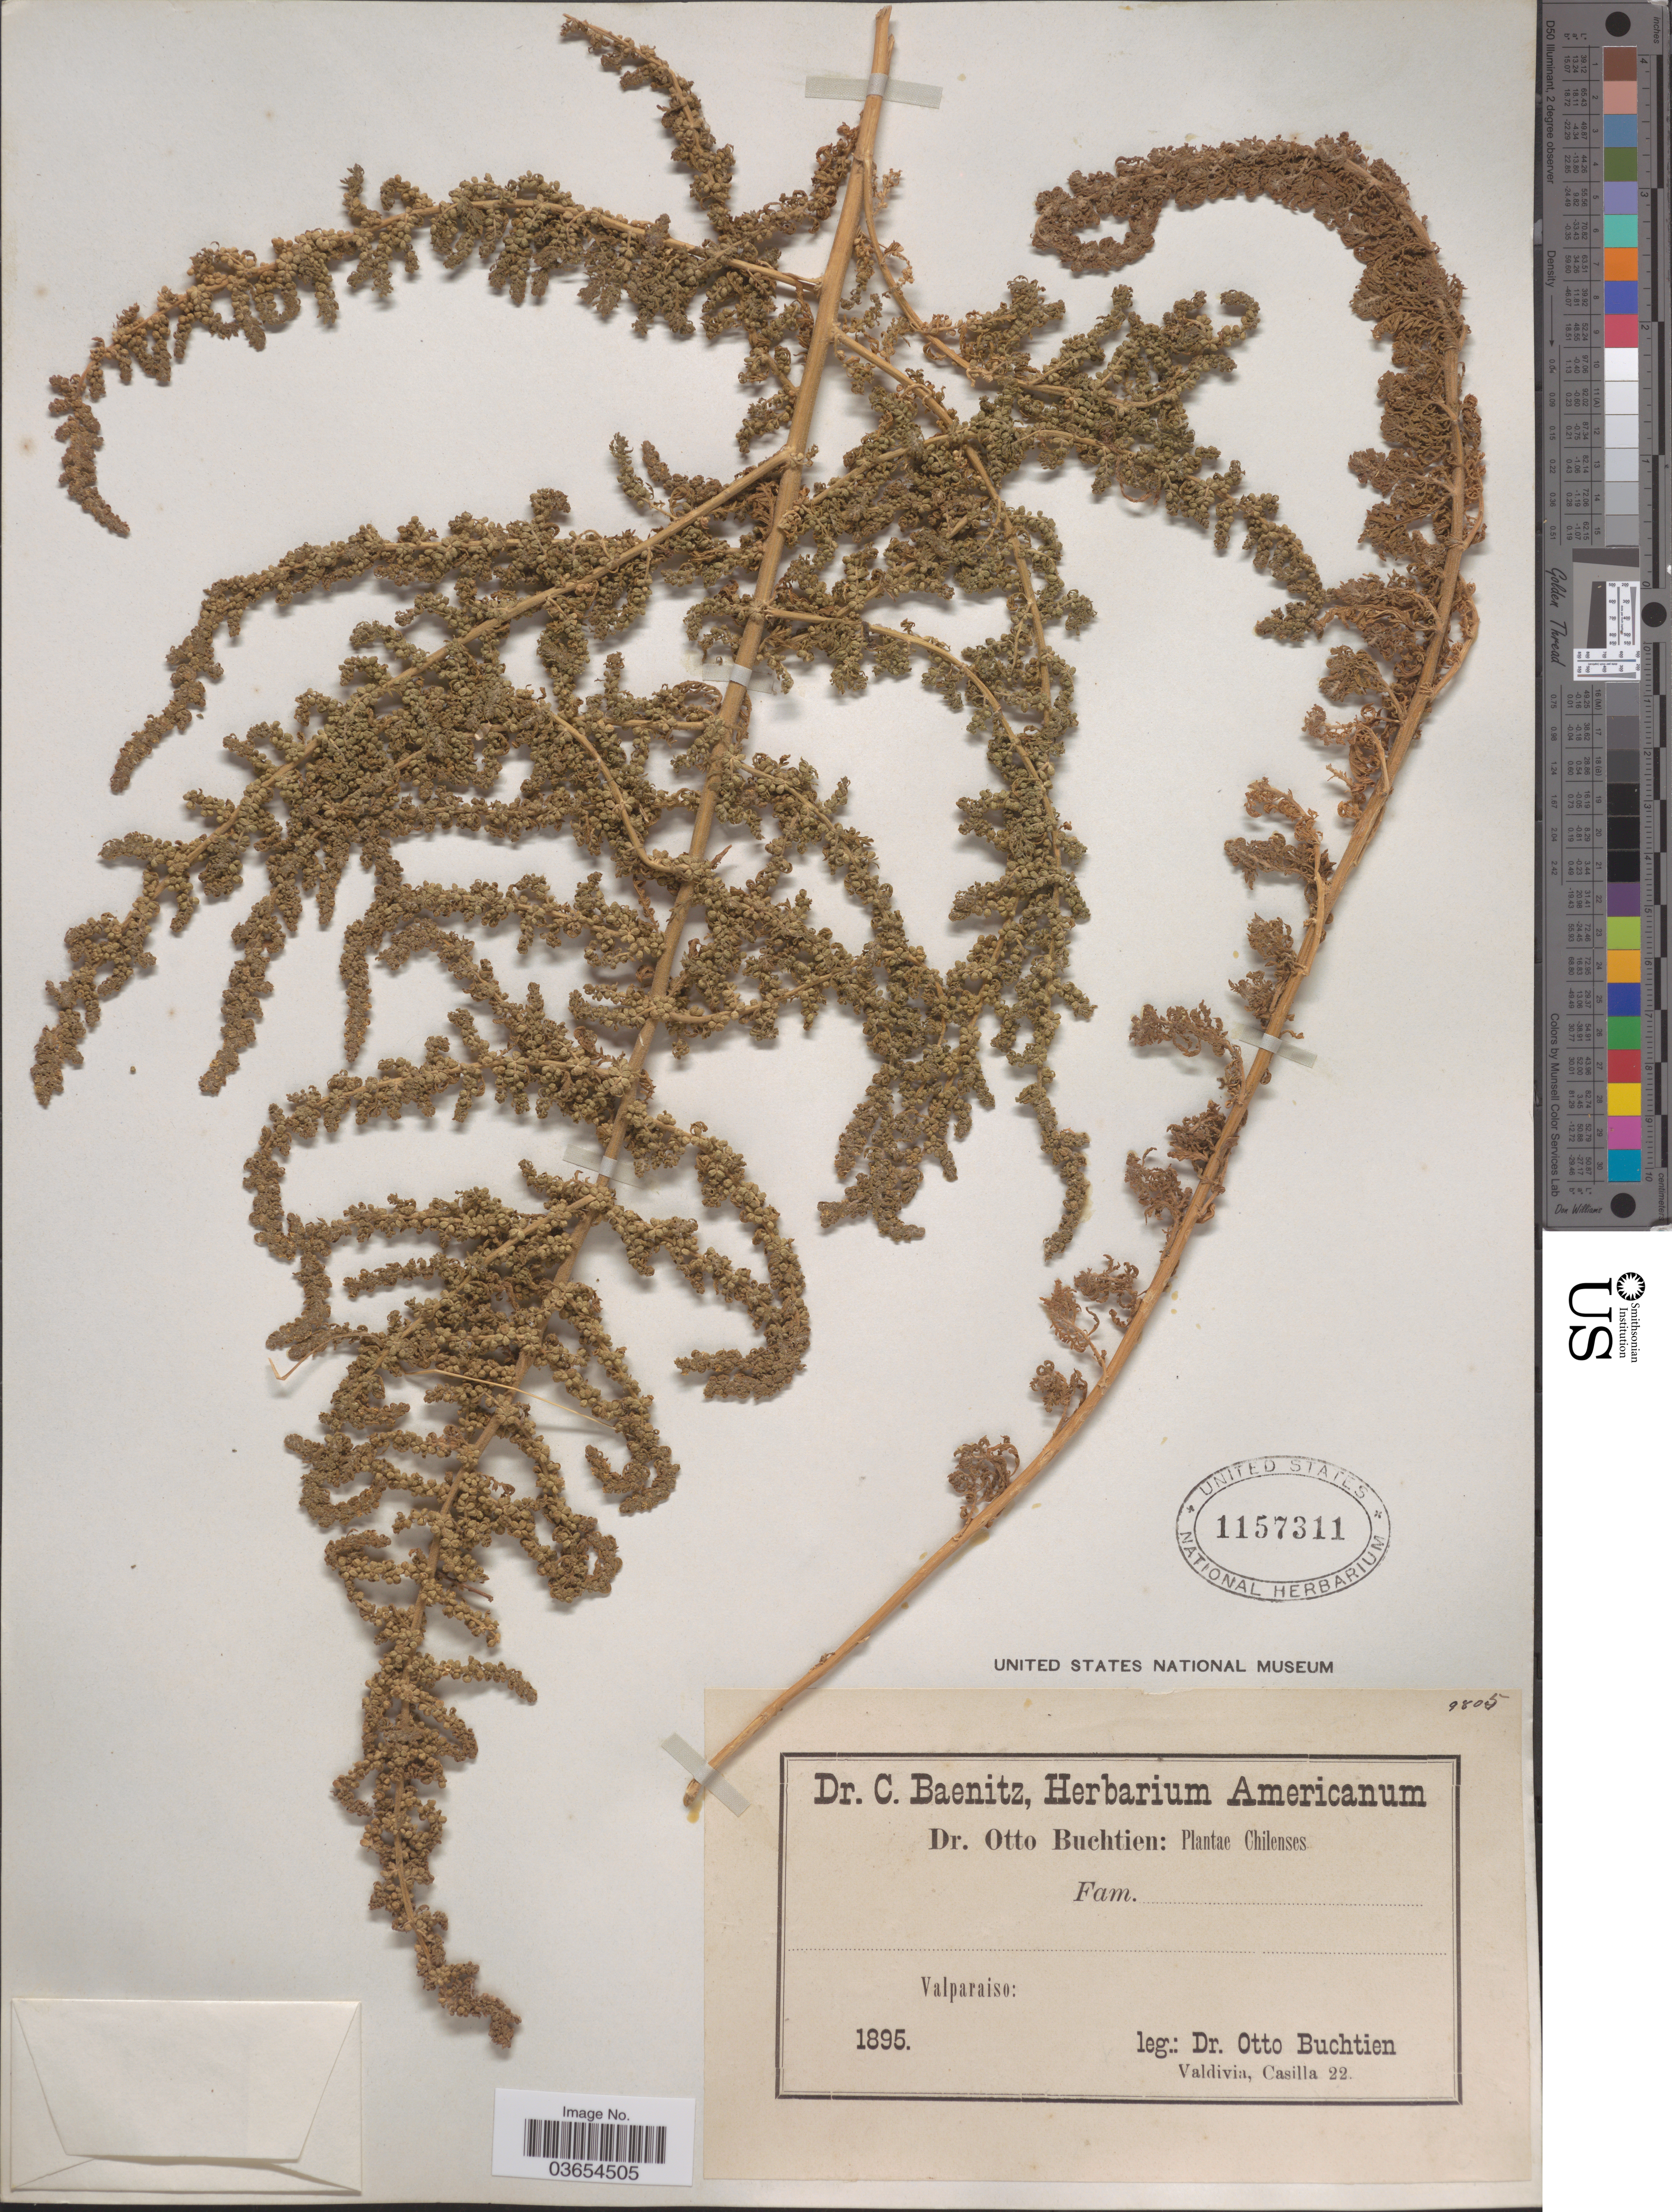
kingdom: Plantae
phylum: Tracheophyta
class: Magnoliopsida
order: Caryophyllales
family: Amaranthaceae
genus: Chenopodium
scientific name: Chenopodium multifidum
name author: L.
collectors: O. Buchtien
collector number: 9805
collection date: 1895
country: Chile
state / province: Valparaíso (V)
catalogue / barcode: US 1157311